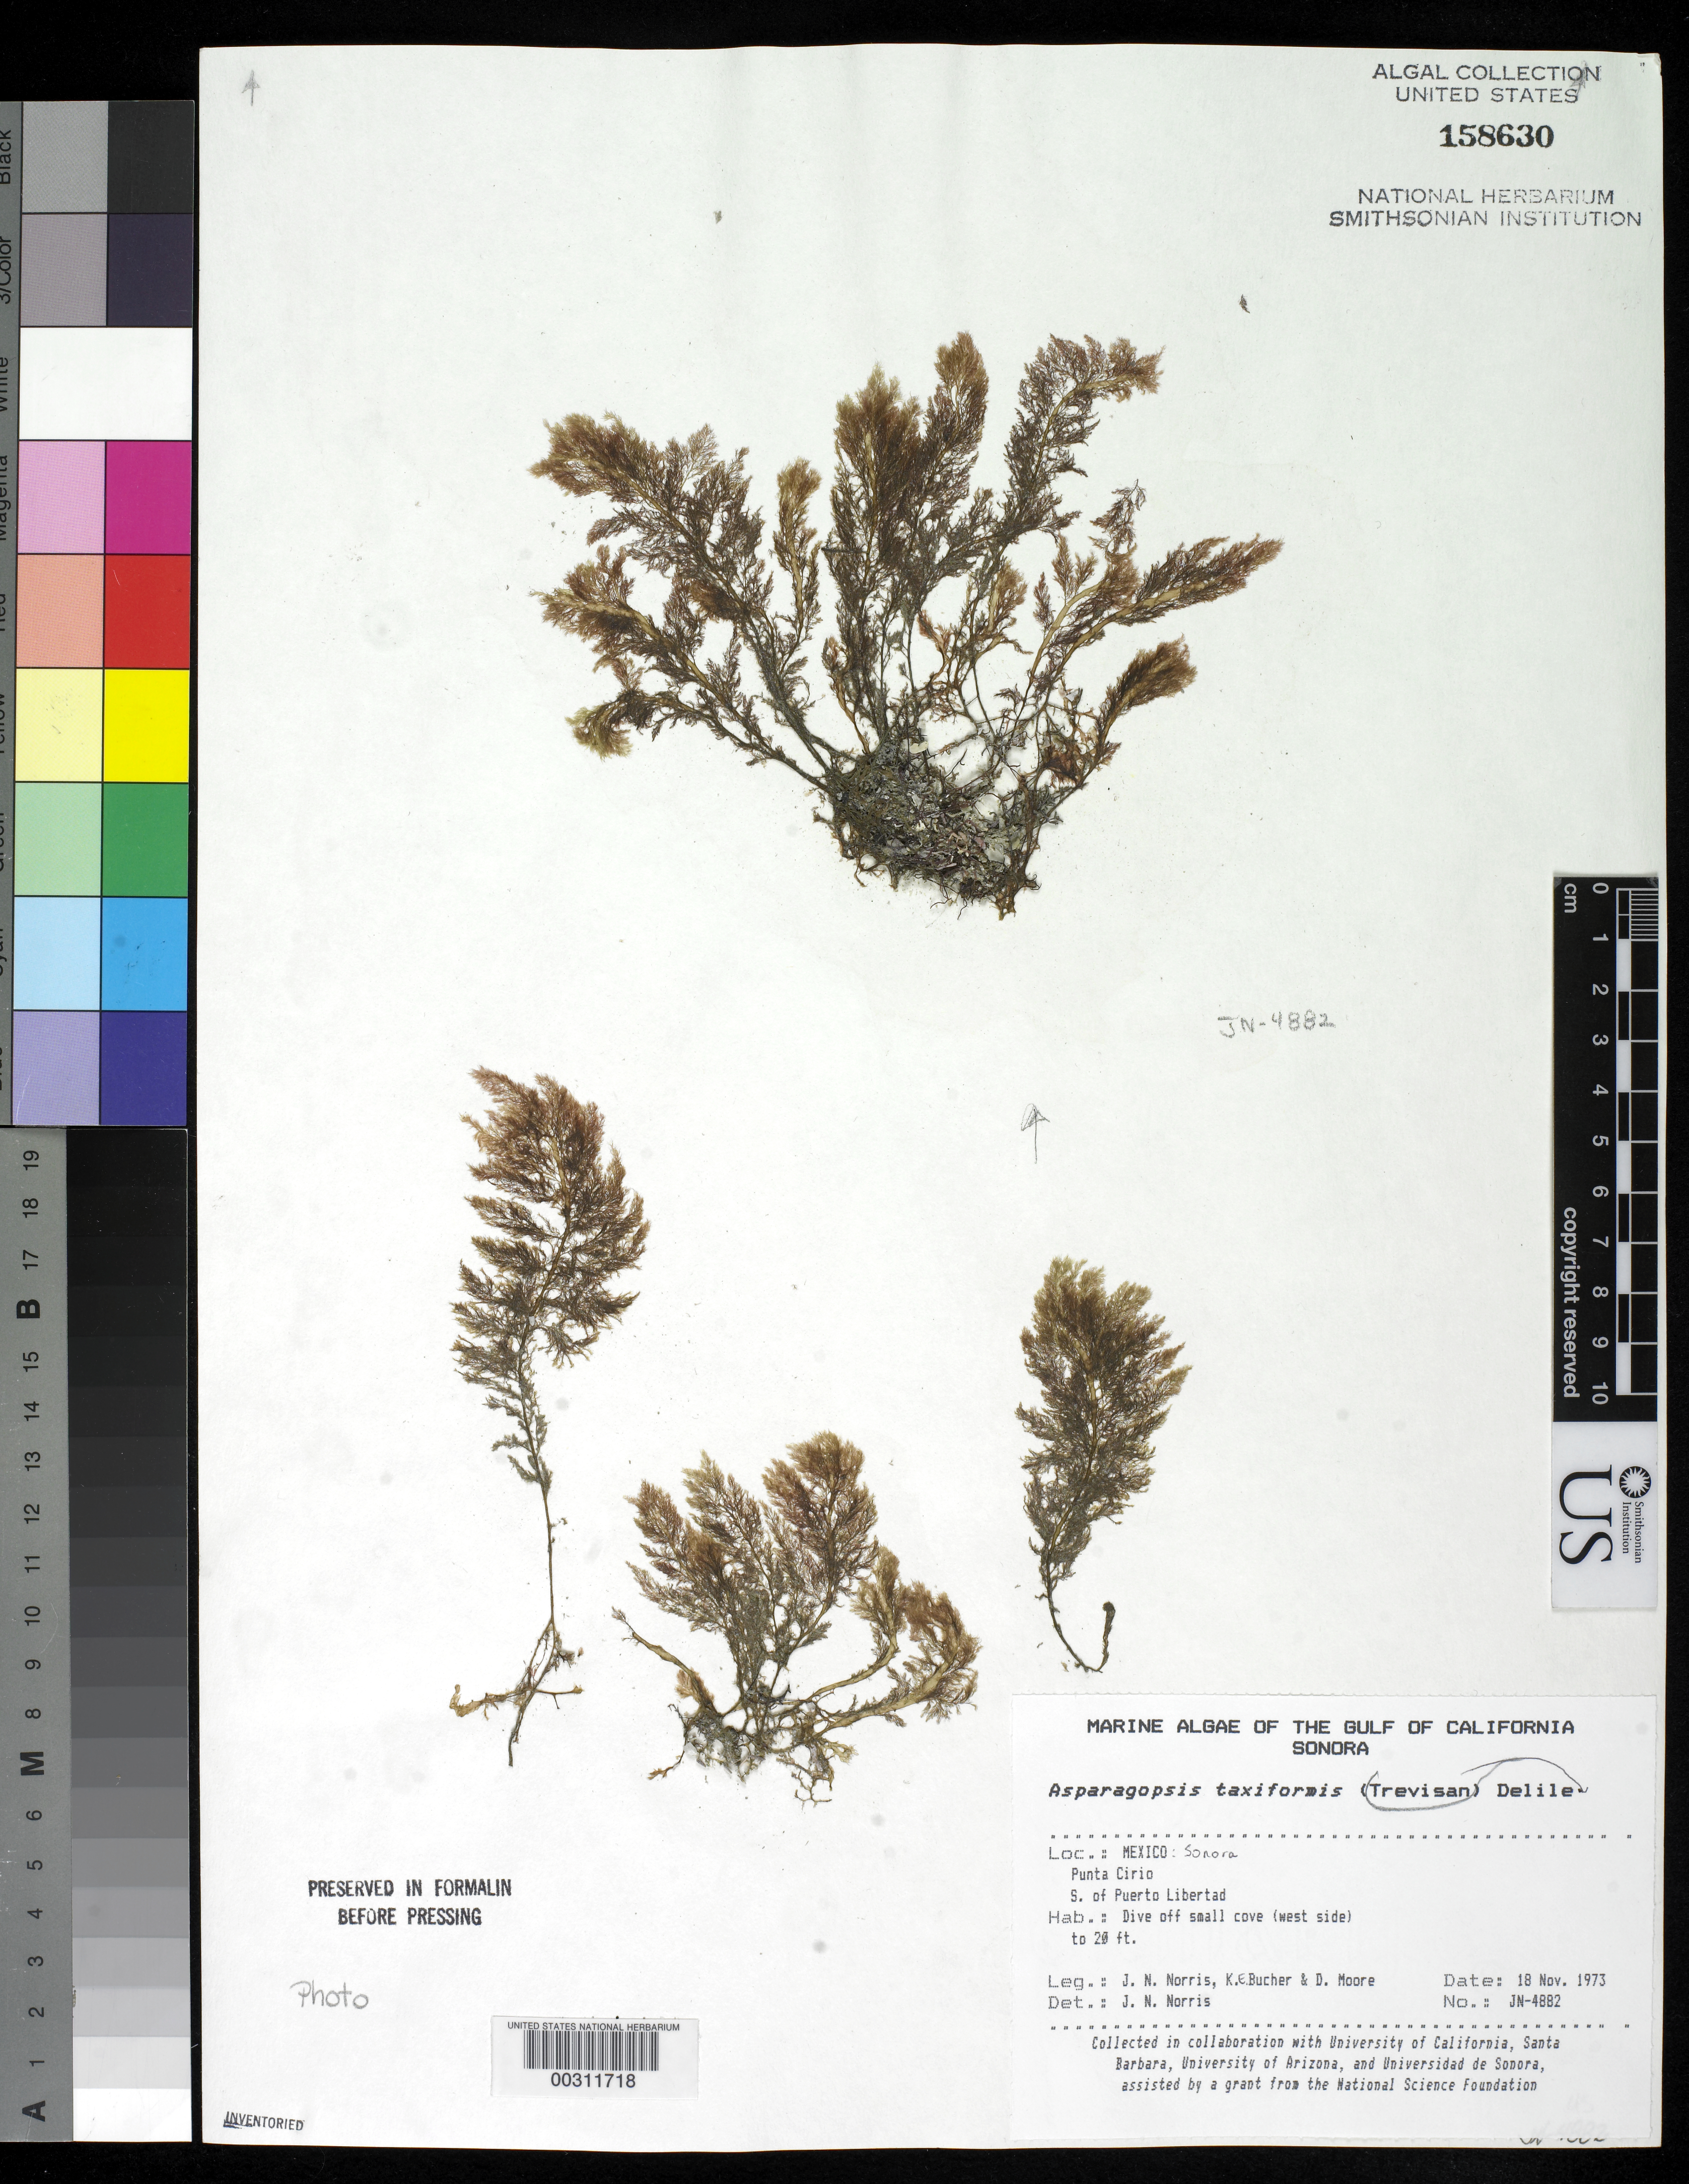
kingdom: Plantae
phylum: Rhodophyta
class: Florideophyceae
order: Bonnemaisoniales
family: Bonnemaisoniaceae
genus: Asparagopsis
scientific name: Asparagopsis taxiformis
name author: (Delile) Trevis.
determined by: Norris, James N.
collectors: J. N. Norris, K. E. Bucher & D. Moore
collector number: JN-4882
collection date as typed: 18 Nov 1973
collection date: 1973-11-18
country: Mexico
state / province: Sonora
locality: Punta Cirio south of Puerto Libertad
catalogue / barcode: US 158630